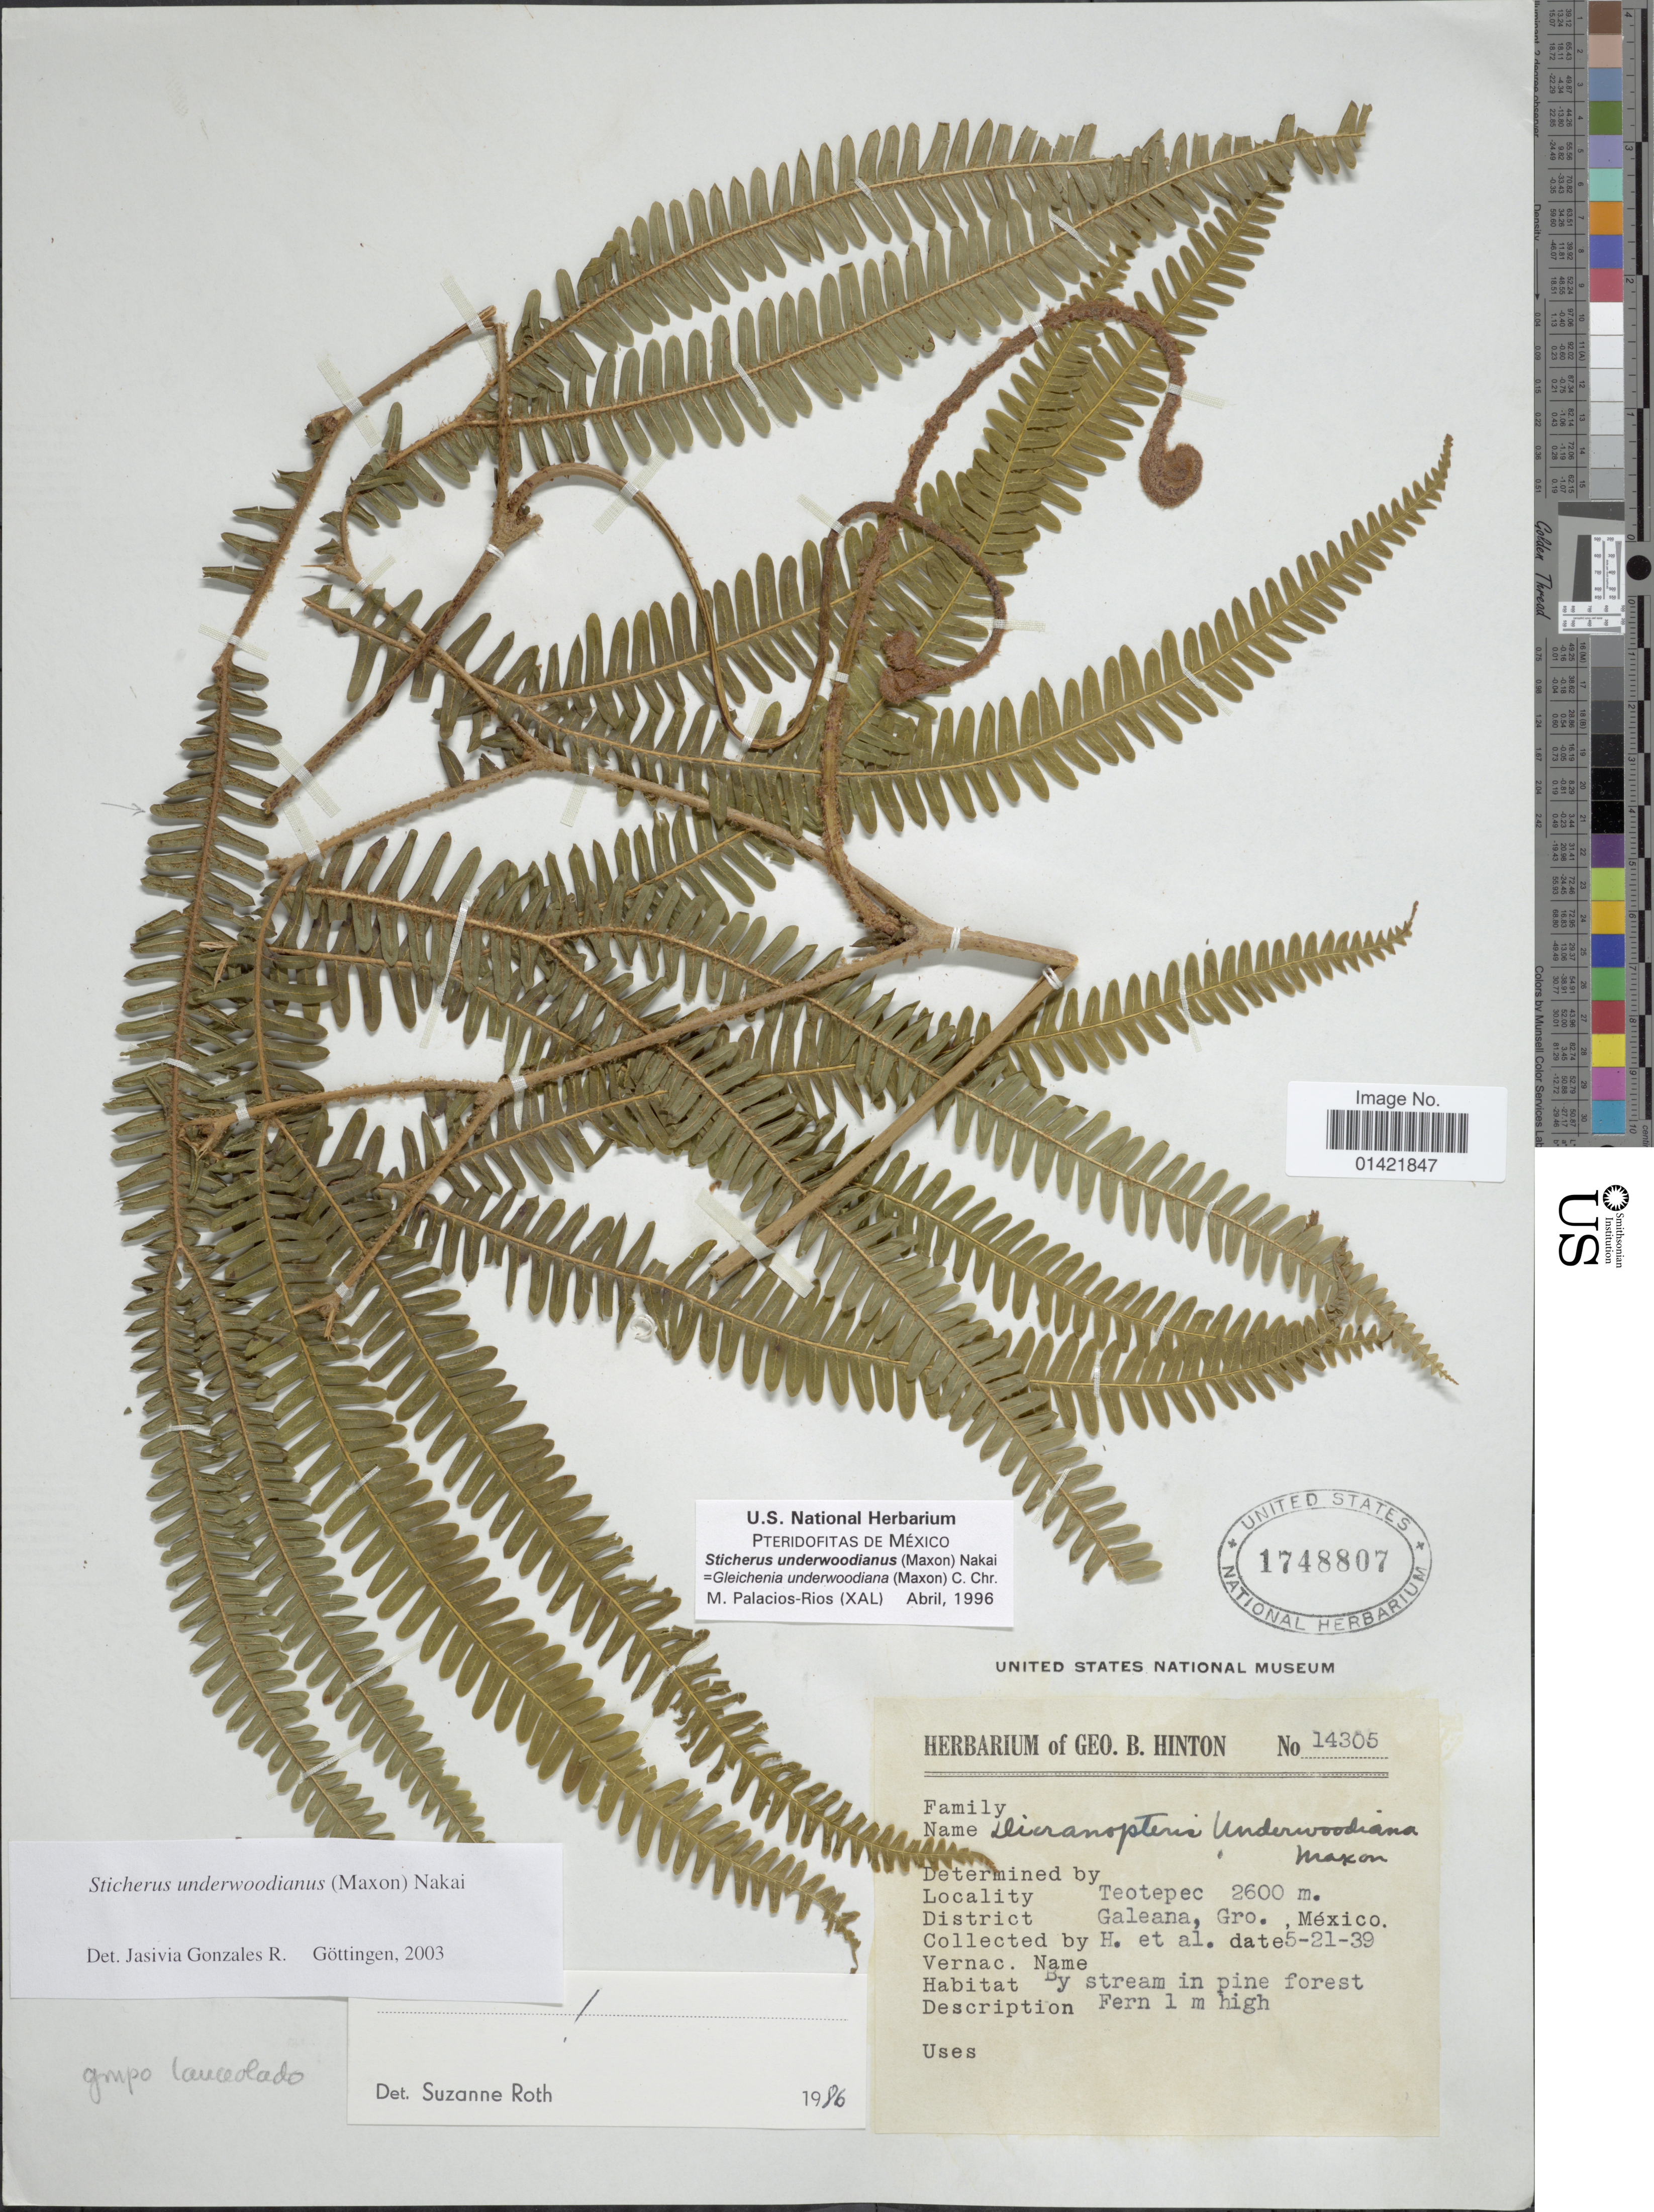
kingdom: Plantae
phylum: Tracheophyta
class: Polypodiopsida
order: Gleicheniales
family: Gleicheniaceae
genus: Sticherus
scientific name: Sticherus underwoodianus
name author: (Maxon) Nakai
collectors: G. B. Hinton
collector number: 14305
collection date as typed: Transcribed d/m/y: 21/5/39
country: Mexico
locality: Teotepec. District Galeana, Gro.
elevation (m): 2600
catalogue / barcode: US 1748807